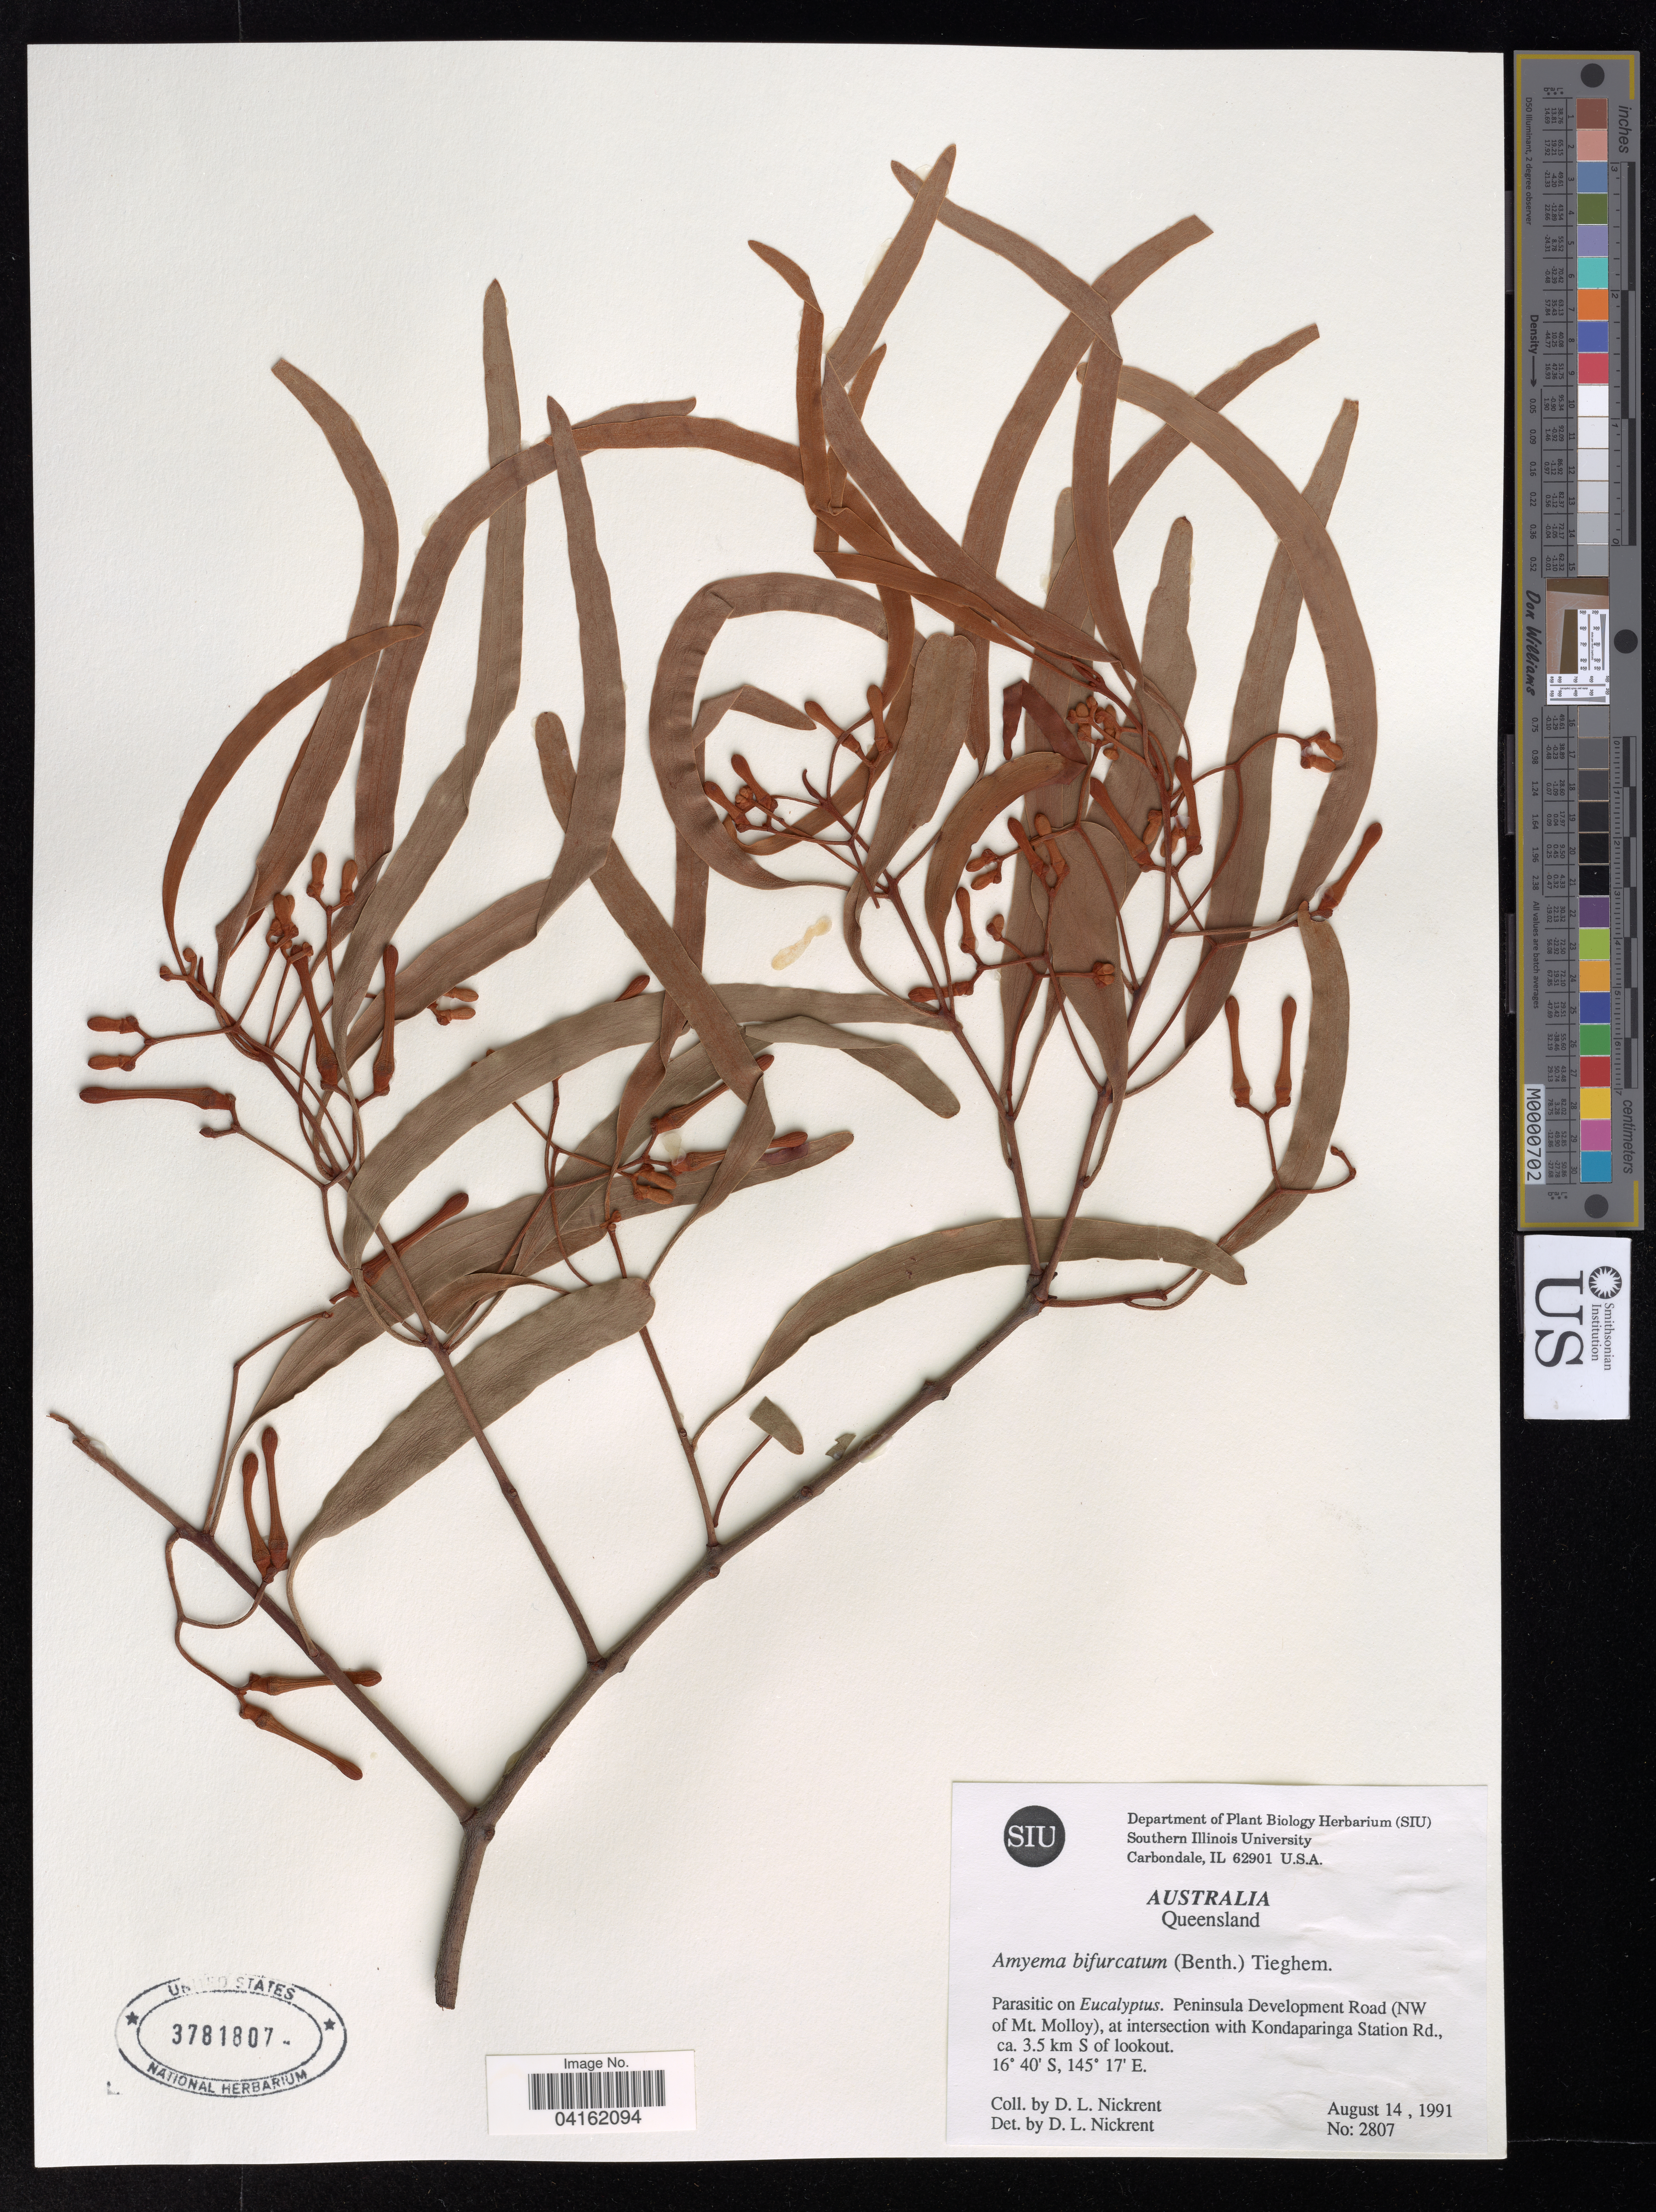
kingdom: Plantae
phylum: Tracheophyta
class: Magnoliopsida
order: Santalales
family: Loranthaceae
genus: Amyema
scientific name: Amyema bifurcata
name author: Tiegh.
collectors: D. Nickrent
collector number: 2807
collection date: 1991-08-14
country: Australia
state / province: Queensland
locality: Peninsula Development Road (NW of Mt. Molloy), at intersection with Kondaparinga Station Rd., ca. 3.5 km S of lookout.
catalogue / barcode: US 3781807